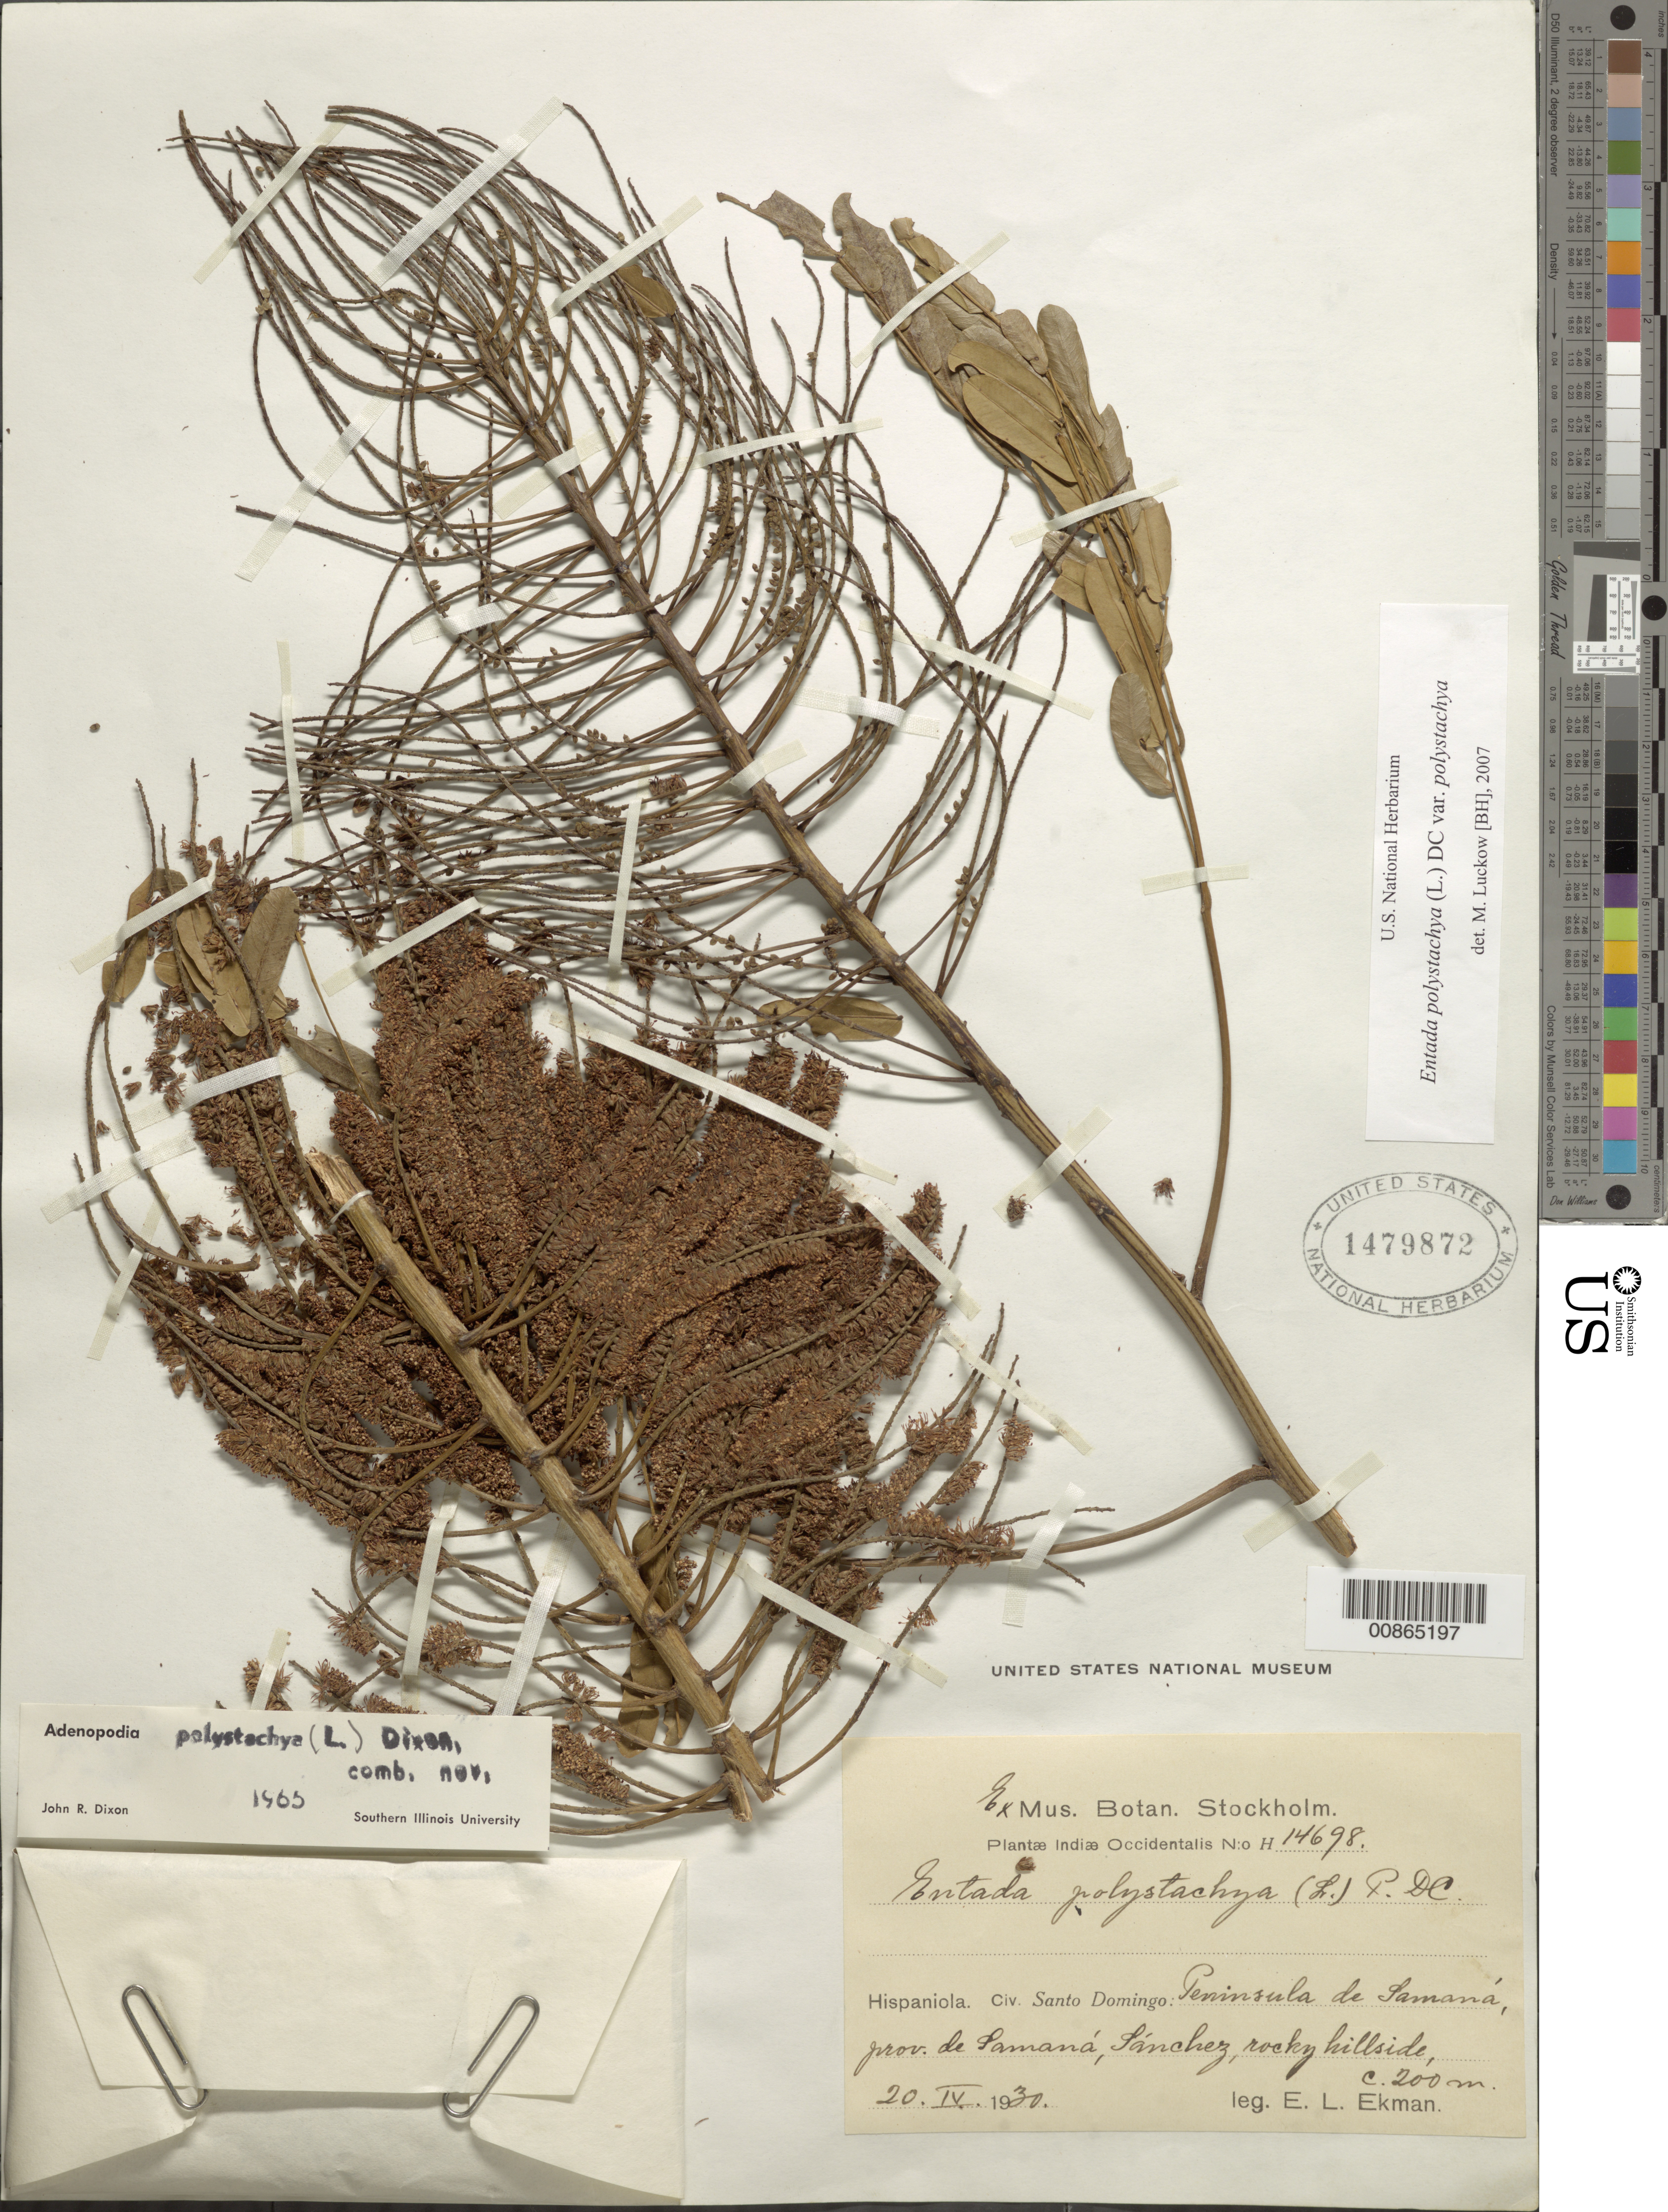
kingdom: Plantae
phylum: Tracheophyta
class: Magnoliopsida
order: Fabales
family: Fabaceae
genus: Entada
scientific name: Entada polystachya var. polystachya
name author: (L.) DC.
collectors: E. L. Ekman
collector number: H 14698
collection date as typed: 20 Apr 1930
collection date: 1930-04-20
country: Dominican Republic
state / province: Samana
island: Hispaniola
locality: Península de Samaná, Sánchez.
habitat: Rocky hillside.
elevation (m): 200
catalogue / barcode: US 1479872